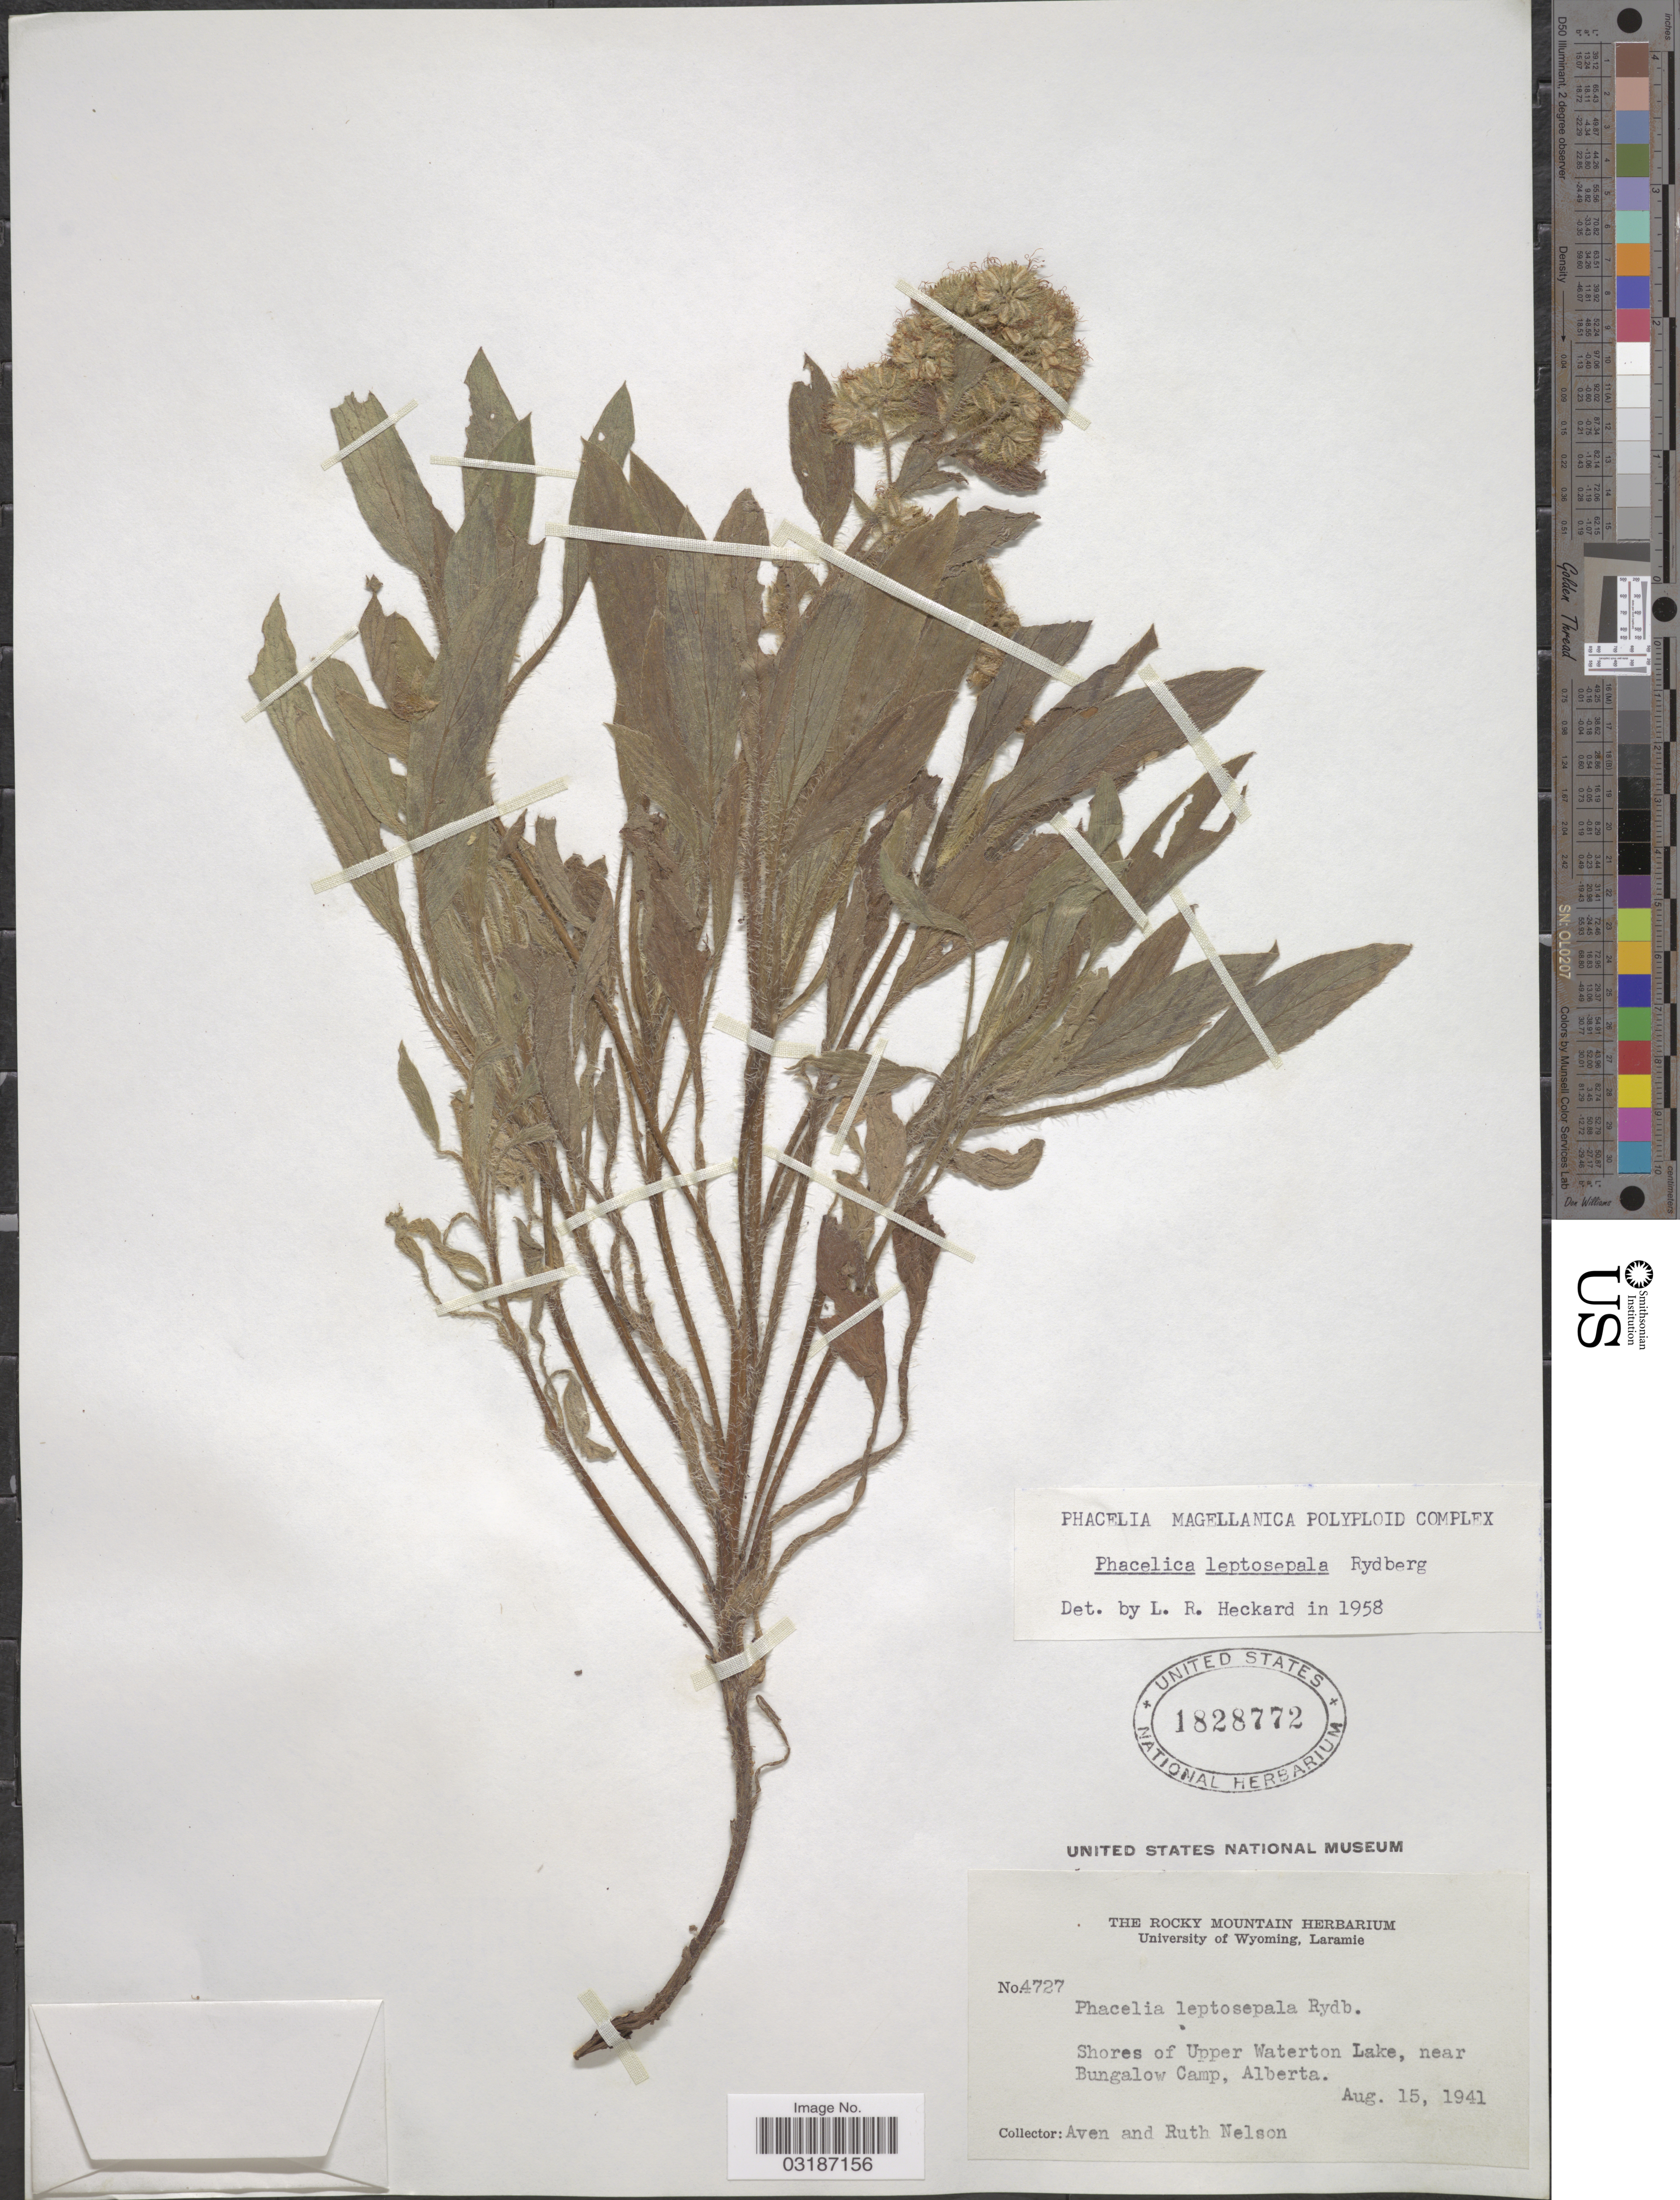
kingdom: Plantae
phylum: Tracheophyta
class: Magnoliopsida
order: Boraginales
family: Hydrophyllaceae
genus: Phacelia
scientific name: Phacelia leptosepala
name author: Rydb.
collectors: A. Nelson & R. A. Nelson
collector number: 4727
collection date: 1941-08-15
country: Canada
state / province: Alberta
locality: Shores of Upper Waterton Lake, near Bungalow Camp.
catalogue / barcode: US 1828772